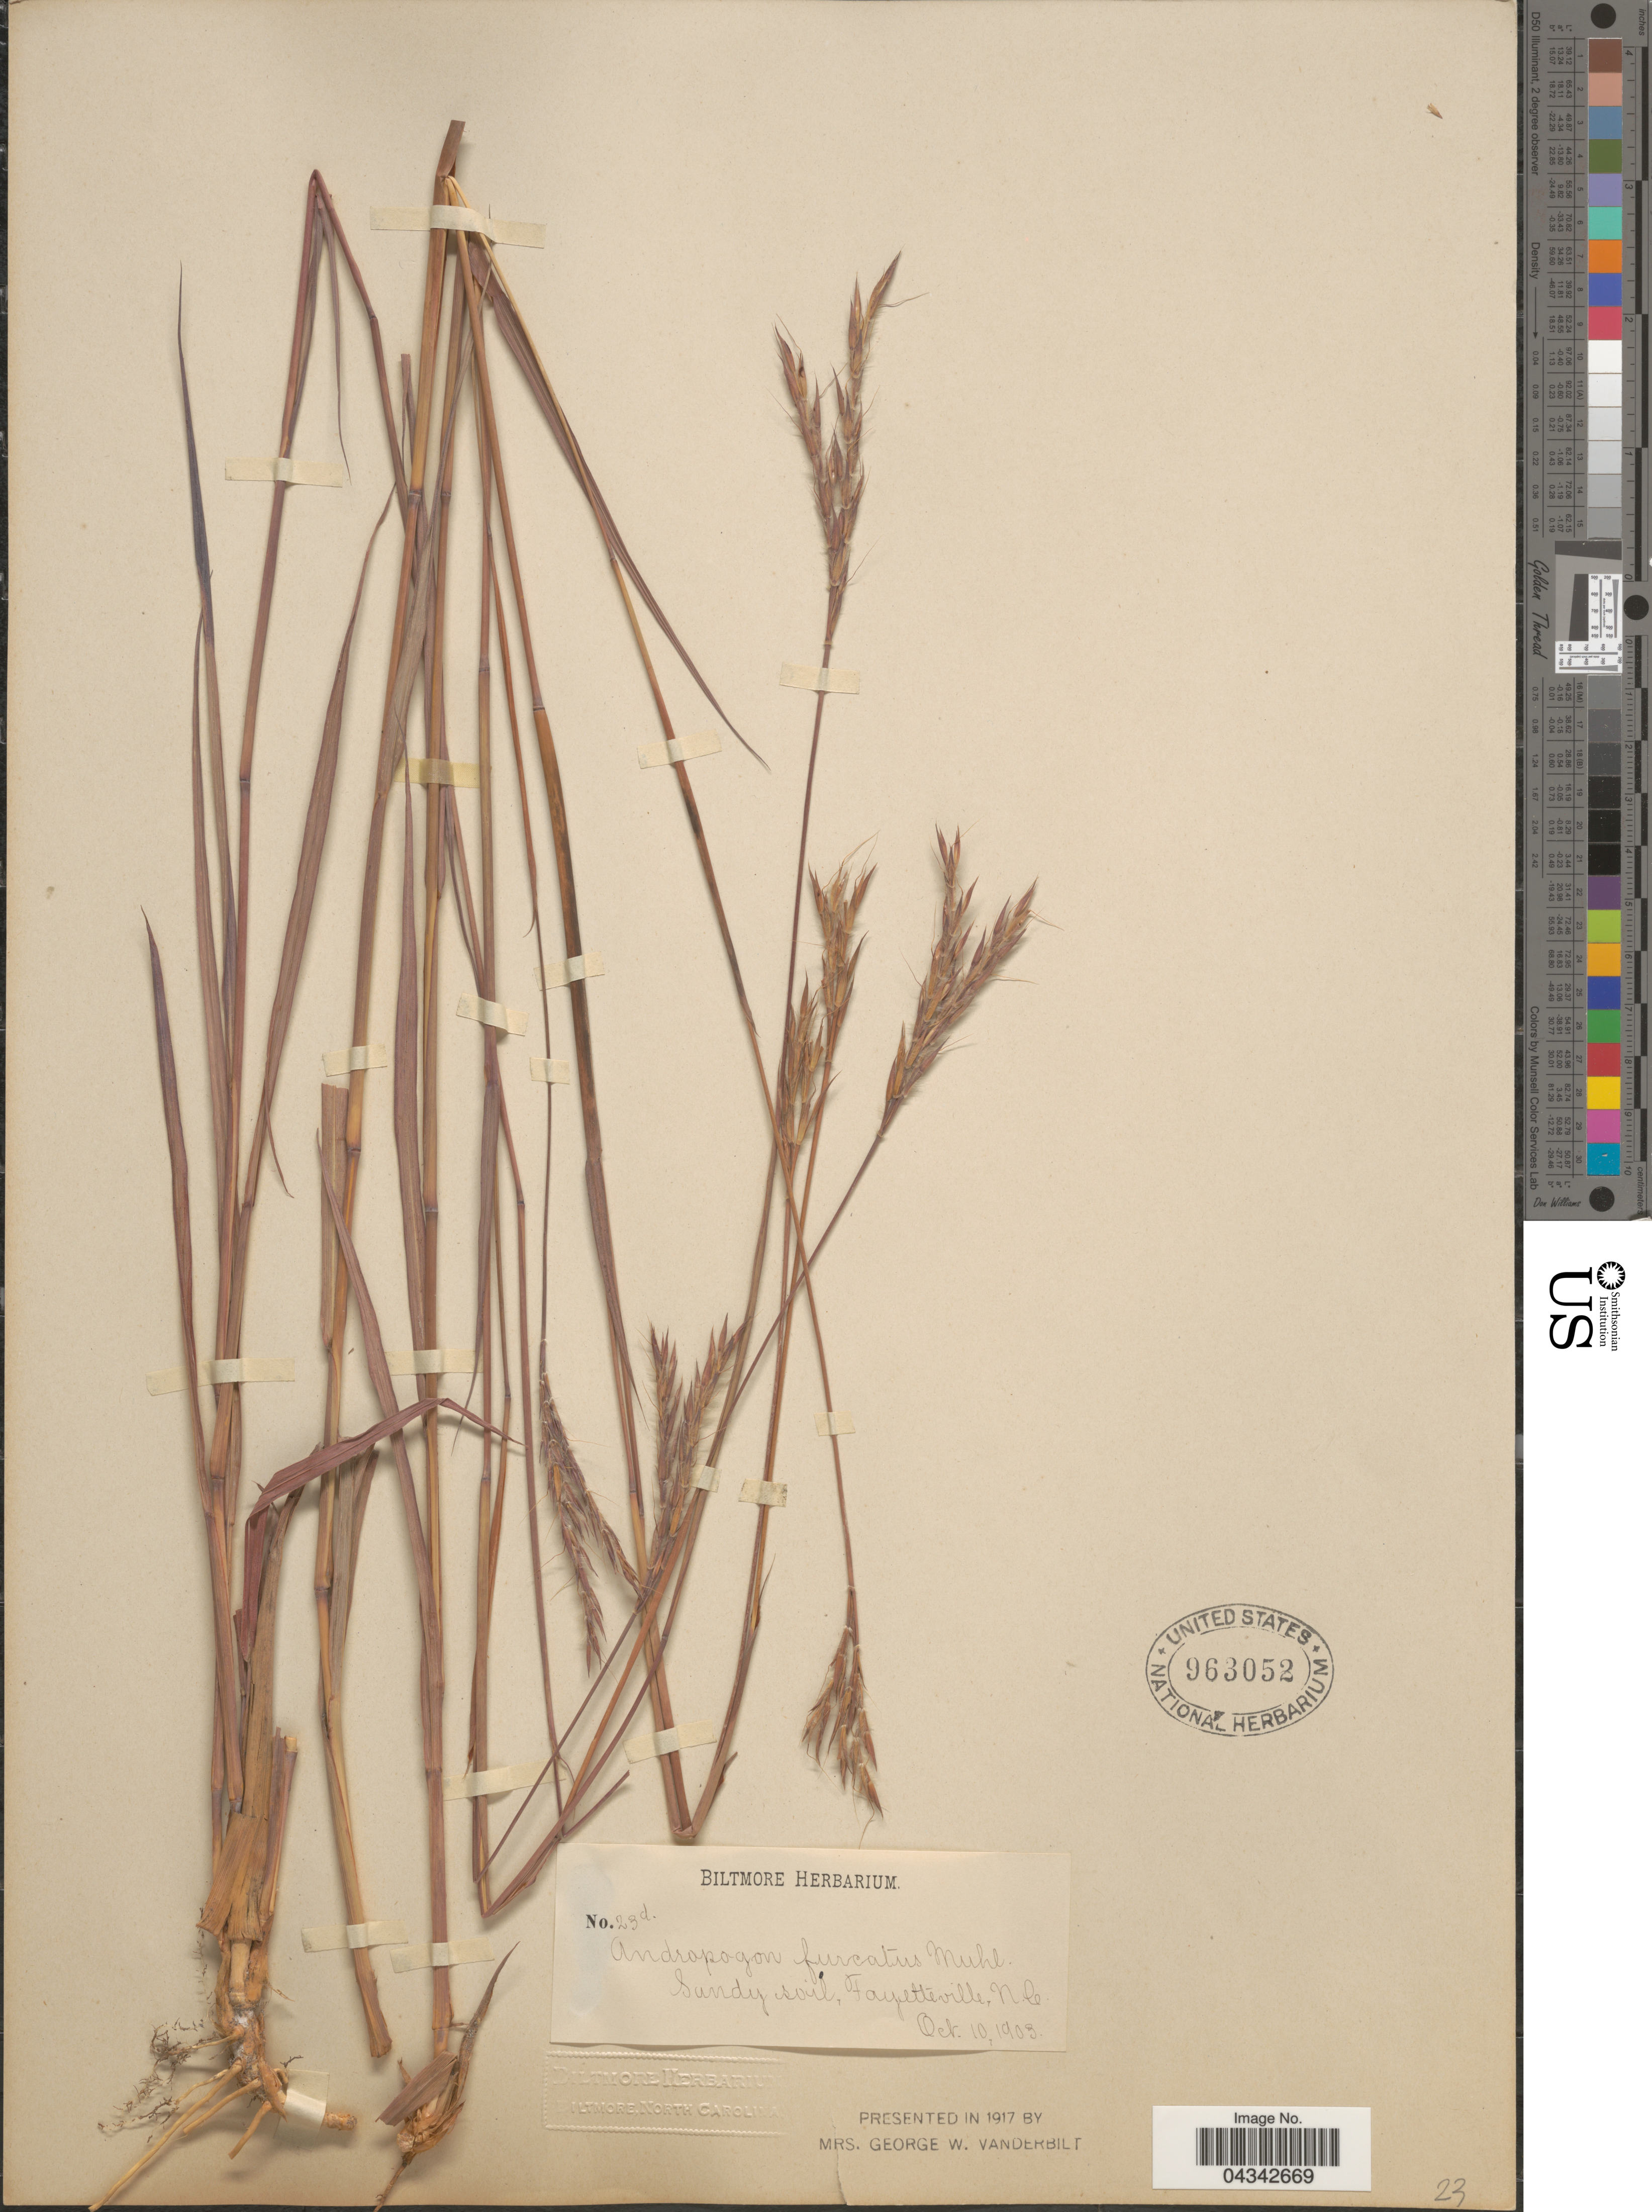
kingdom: Plantae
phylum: Tracheophyta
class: Liliopsida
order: Poales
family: Poaceae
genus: Andropogon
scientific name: Andropogon gerardii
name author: Vitman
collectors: ex herb. Biltmore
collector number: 23d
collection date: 1903-10-10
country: United States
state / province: North Carolina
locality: Fayetteville.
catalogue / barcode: US 963052